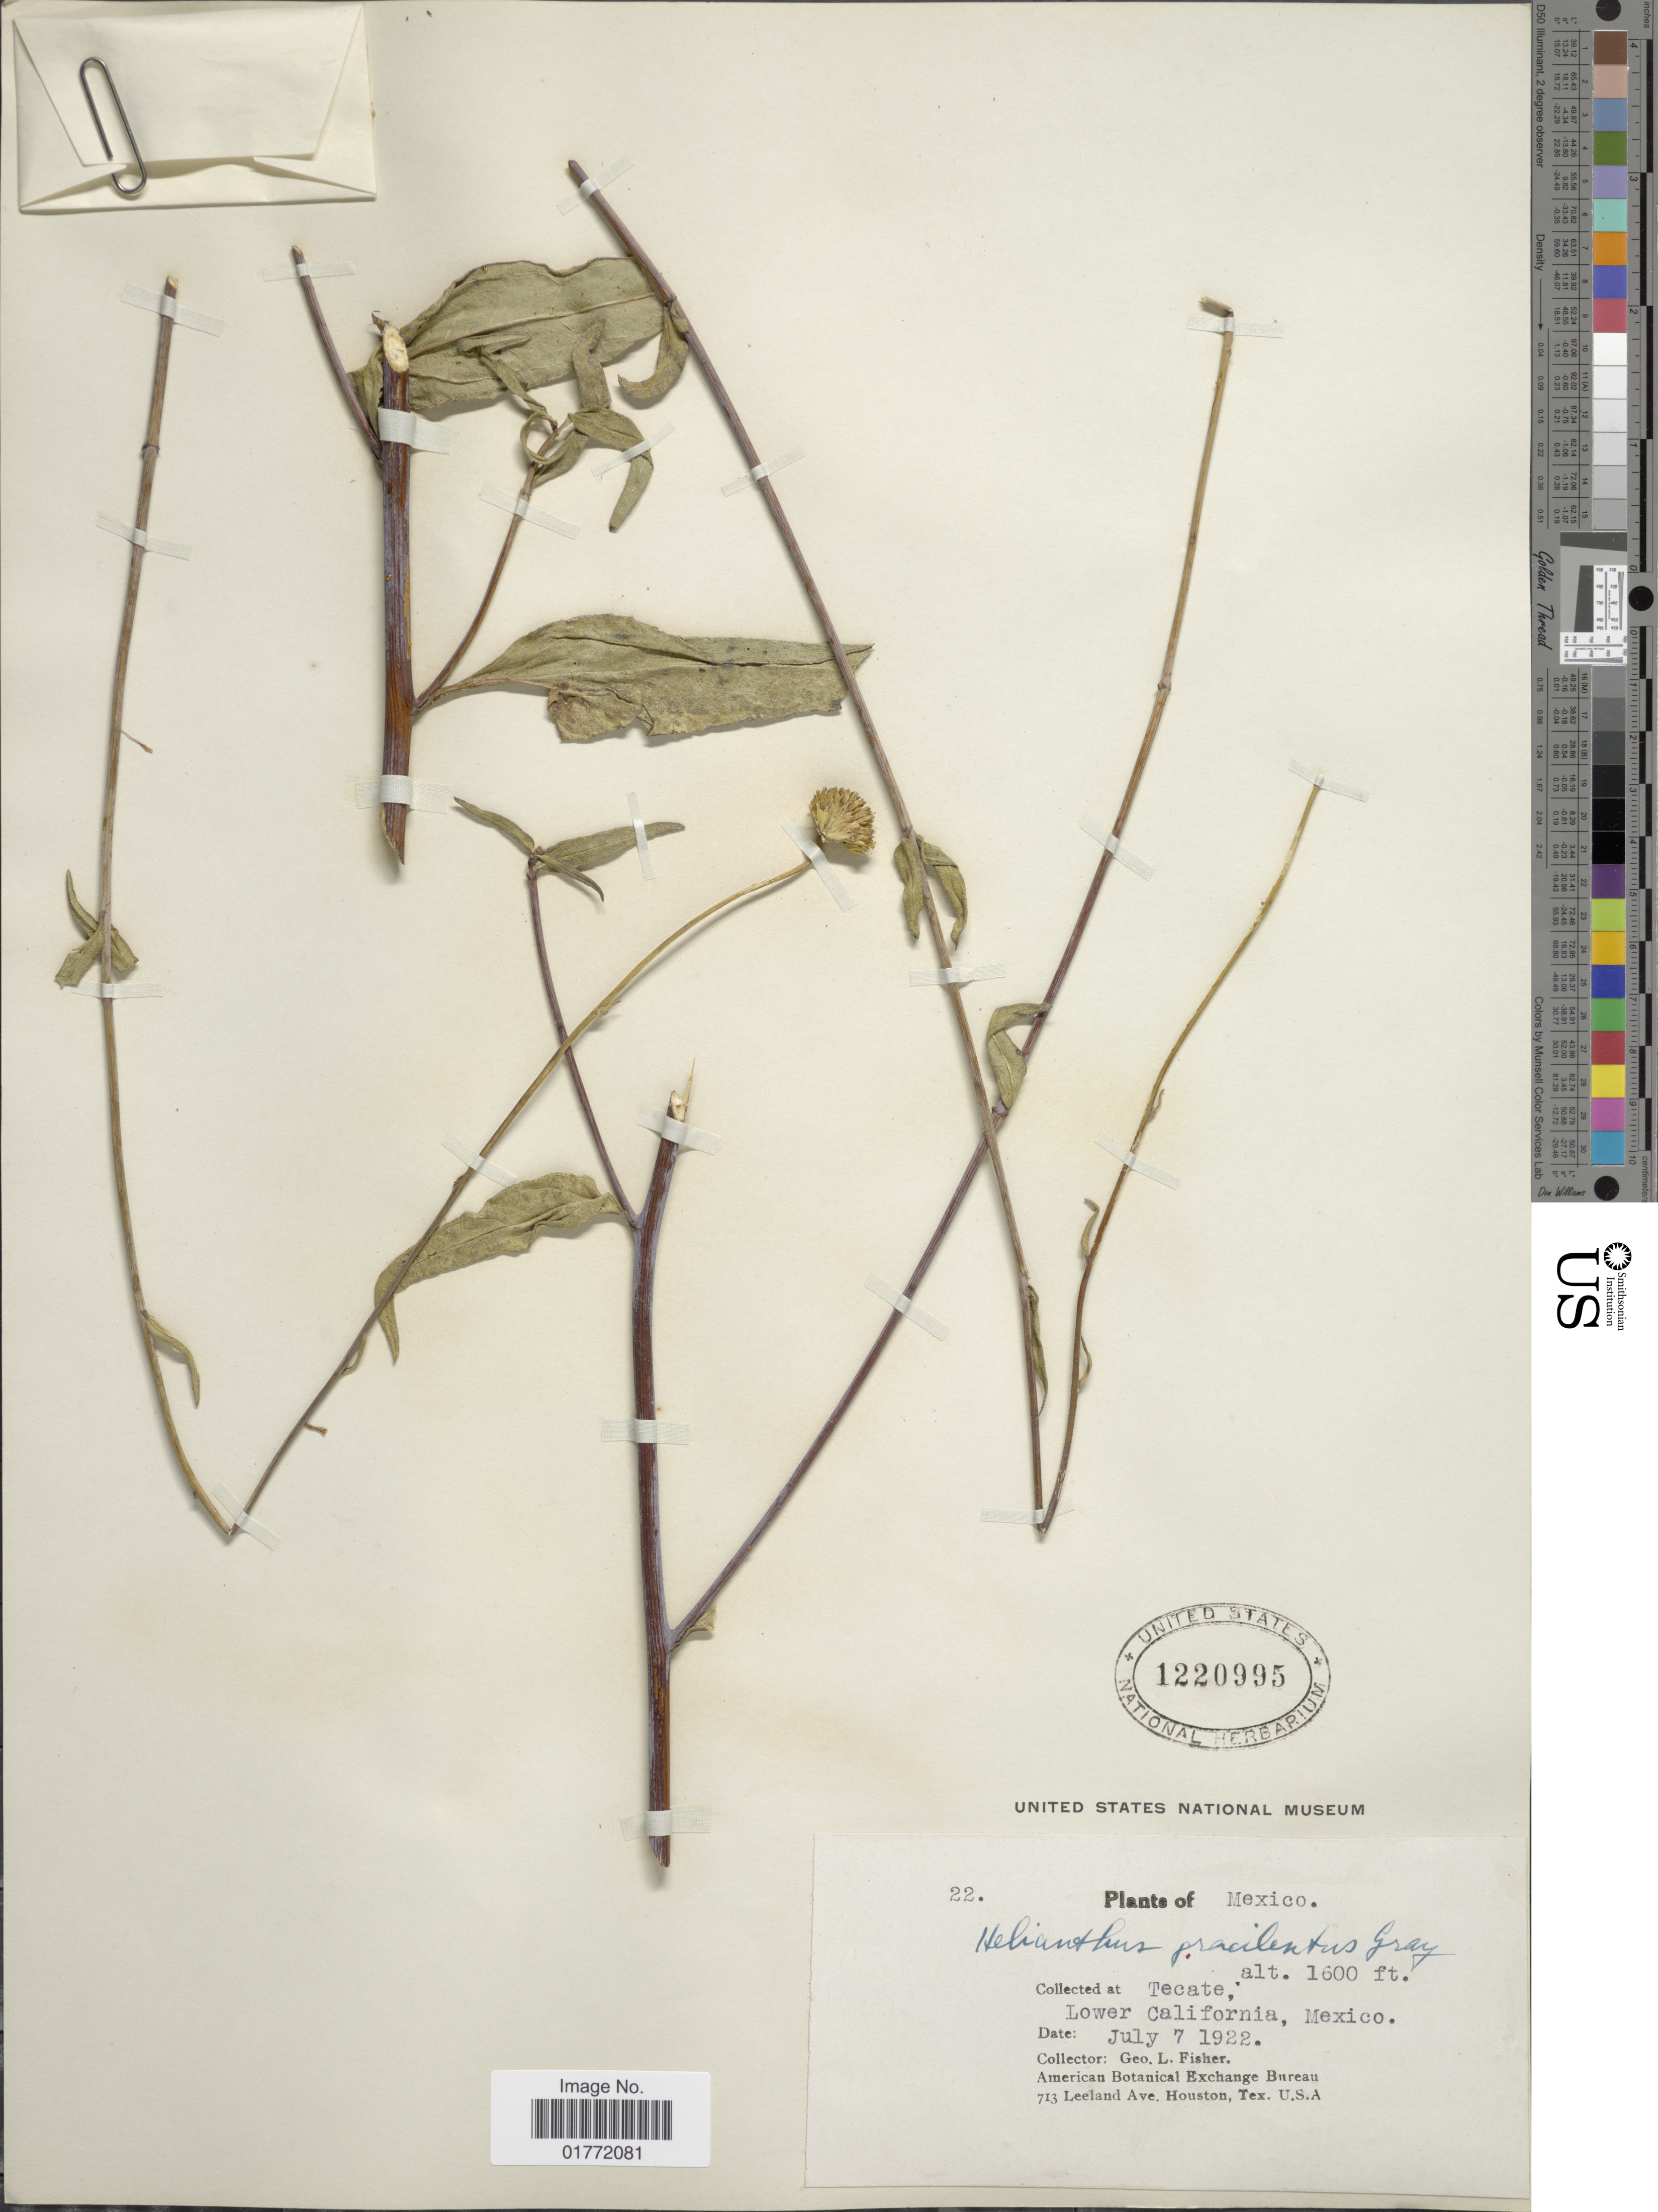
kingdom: Plantae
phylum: Tracheophyta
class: Magnoliopsida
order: Asterales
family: Asteraceae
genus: Helianthus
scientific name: Helianthus gracilentus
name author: A. Gray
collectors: G. L. Fisher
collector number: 22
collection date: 1922-07-07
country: Mexico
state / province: Baja California Sur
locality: Tecate, Lower California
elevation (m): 488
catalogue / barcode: US 1220995